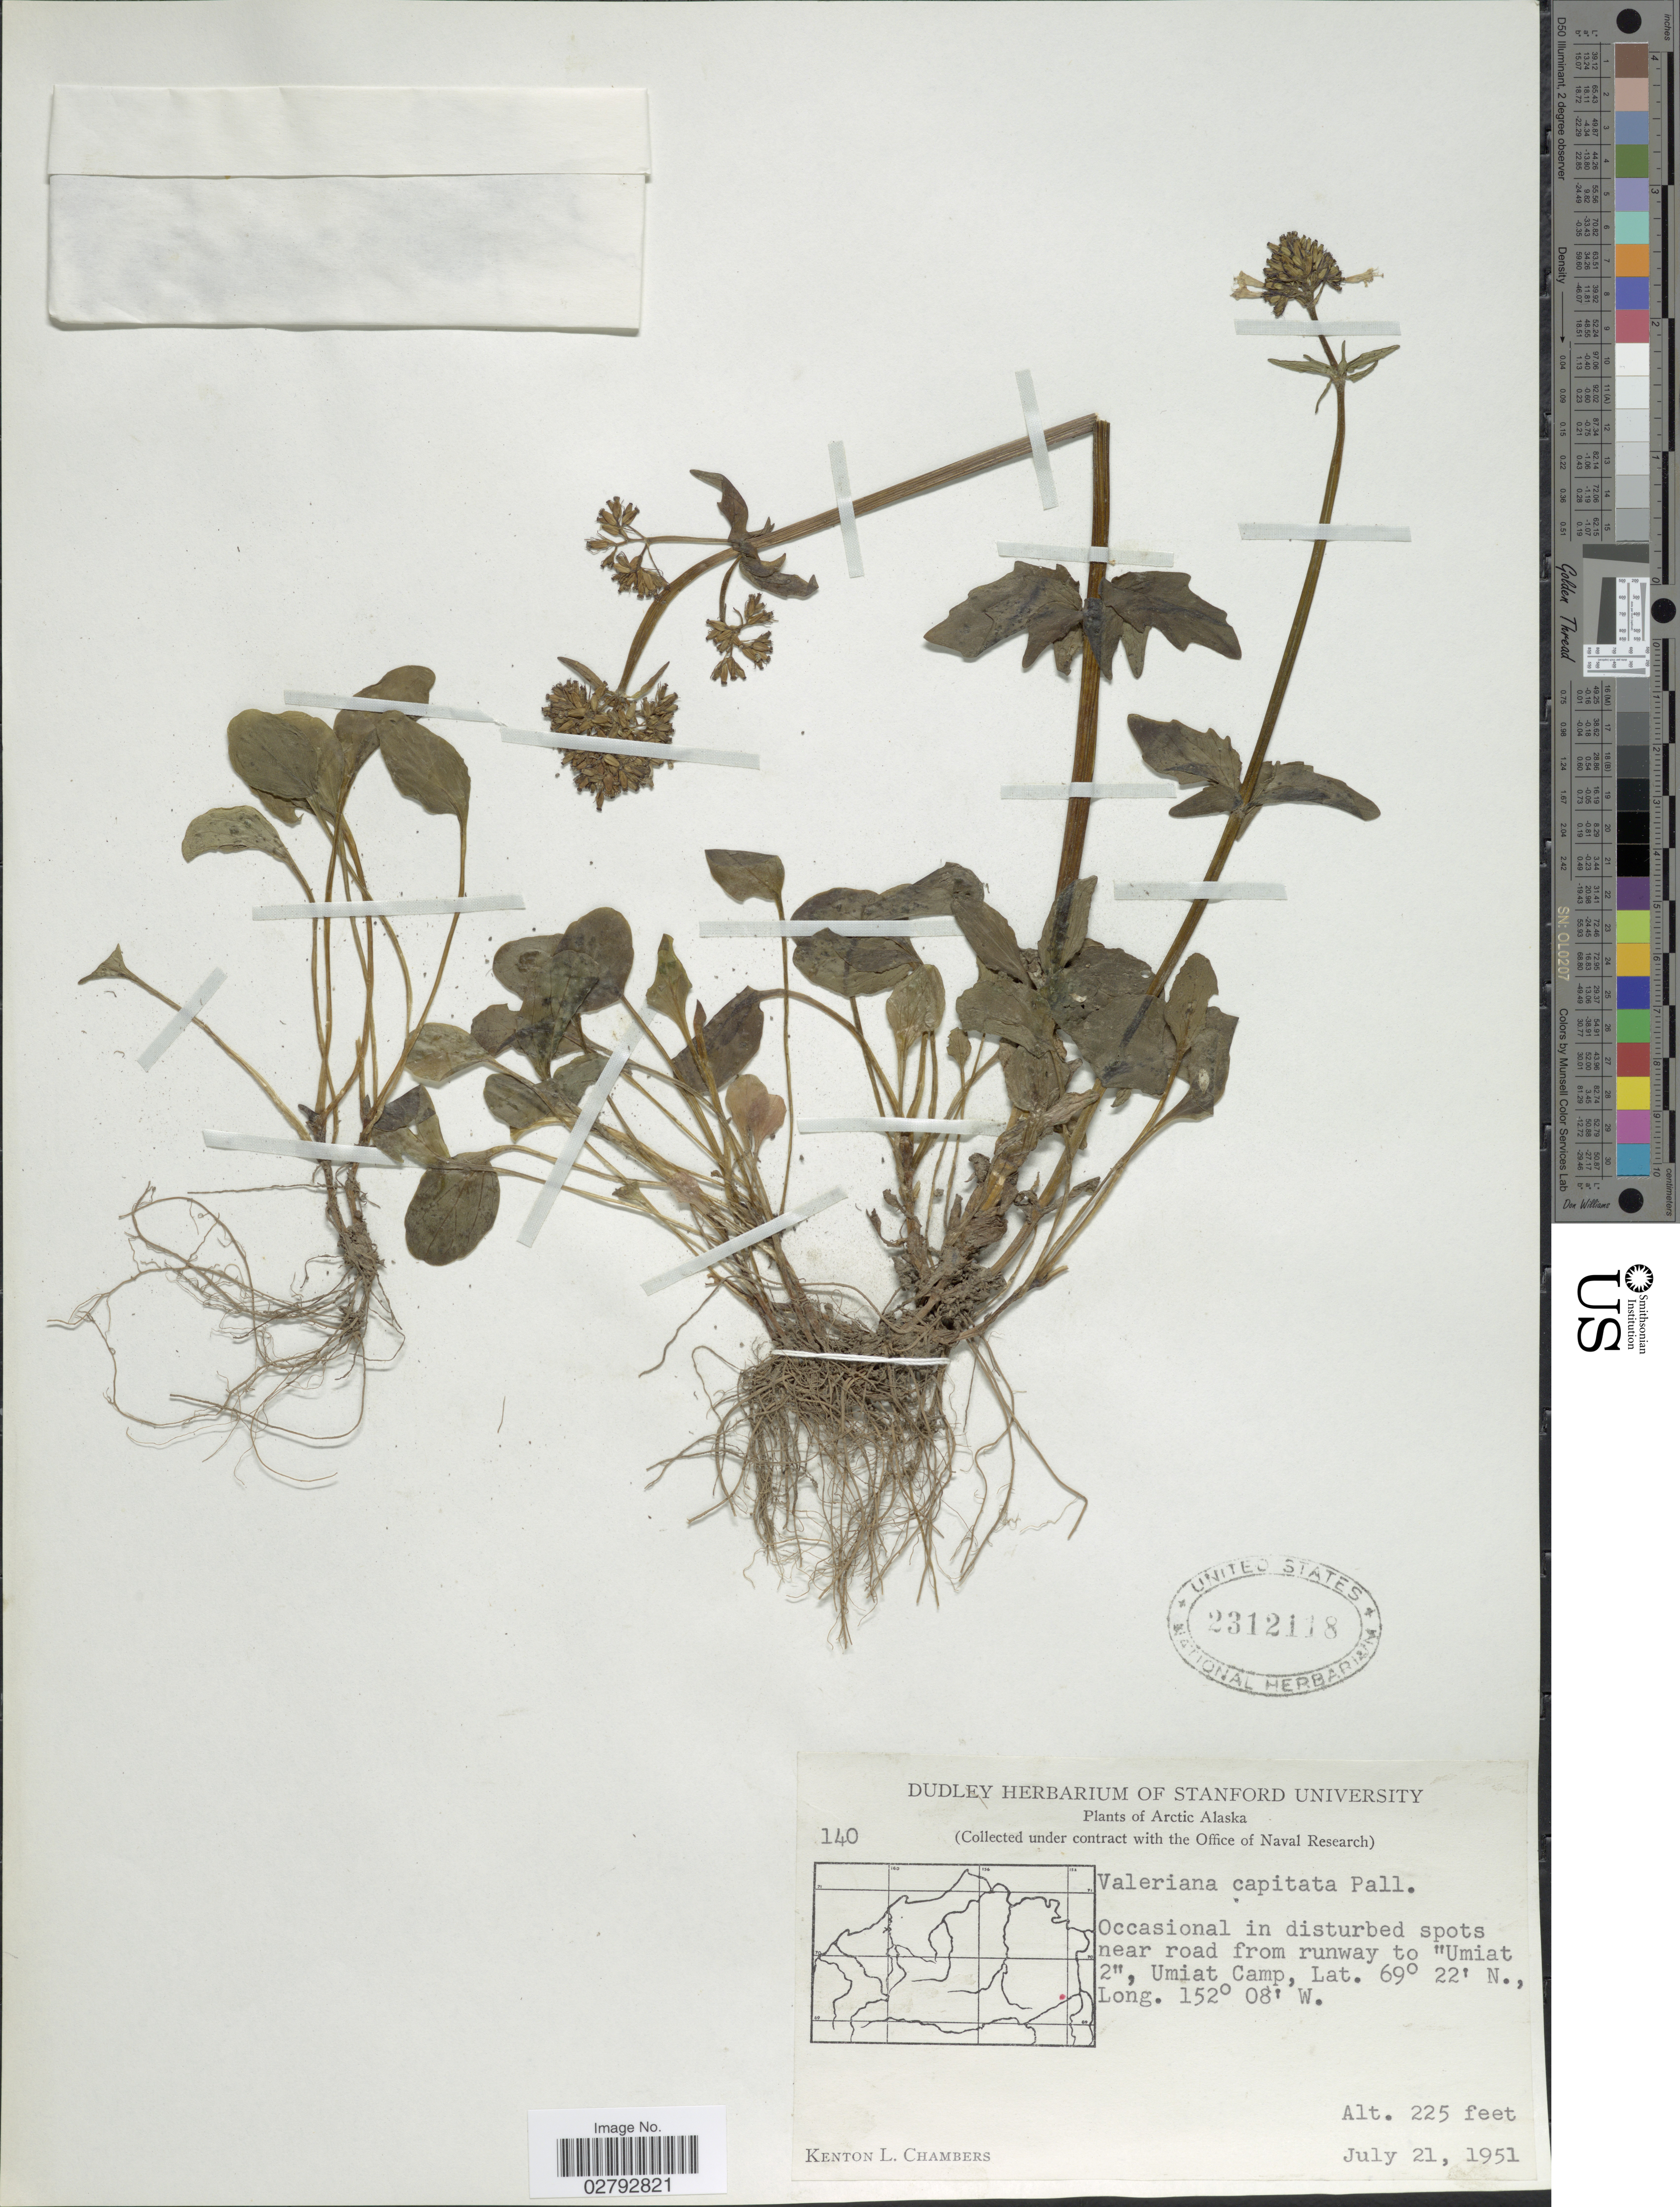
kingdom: Plantae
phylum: Tracheophyta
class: Magnoliopsida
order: Dipsacales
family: Caprifoliaceae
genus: Valeriana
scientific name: Valeriana capitata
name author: Link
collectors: K. L. Chambers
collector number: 140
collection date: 1951-07-21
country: United States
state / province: Alaska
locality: Arctic Alaska. Occasional in disturbed spots near road from runway to "Umiat 2", Umiat Camp.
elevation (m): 69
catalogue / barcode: US 2312118